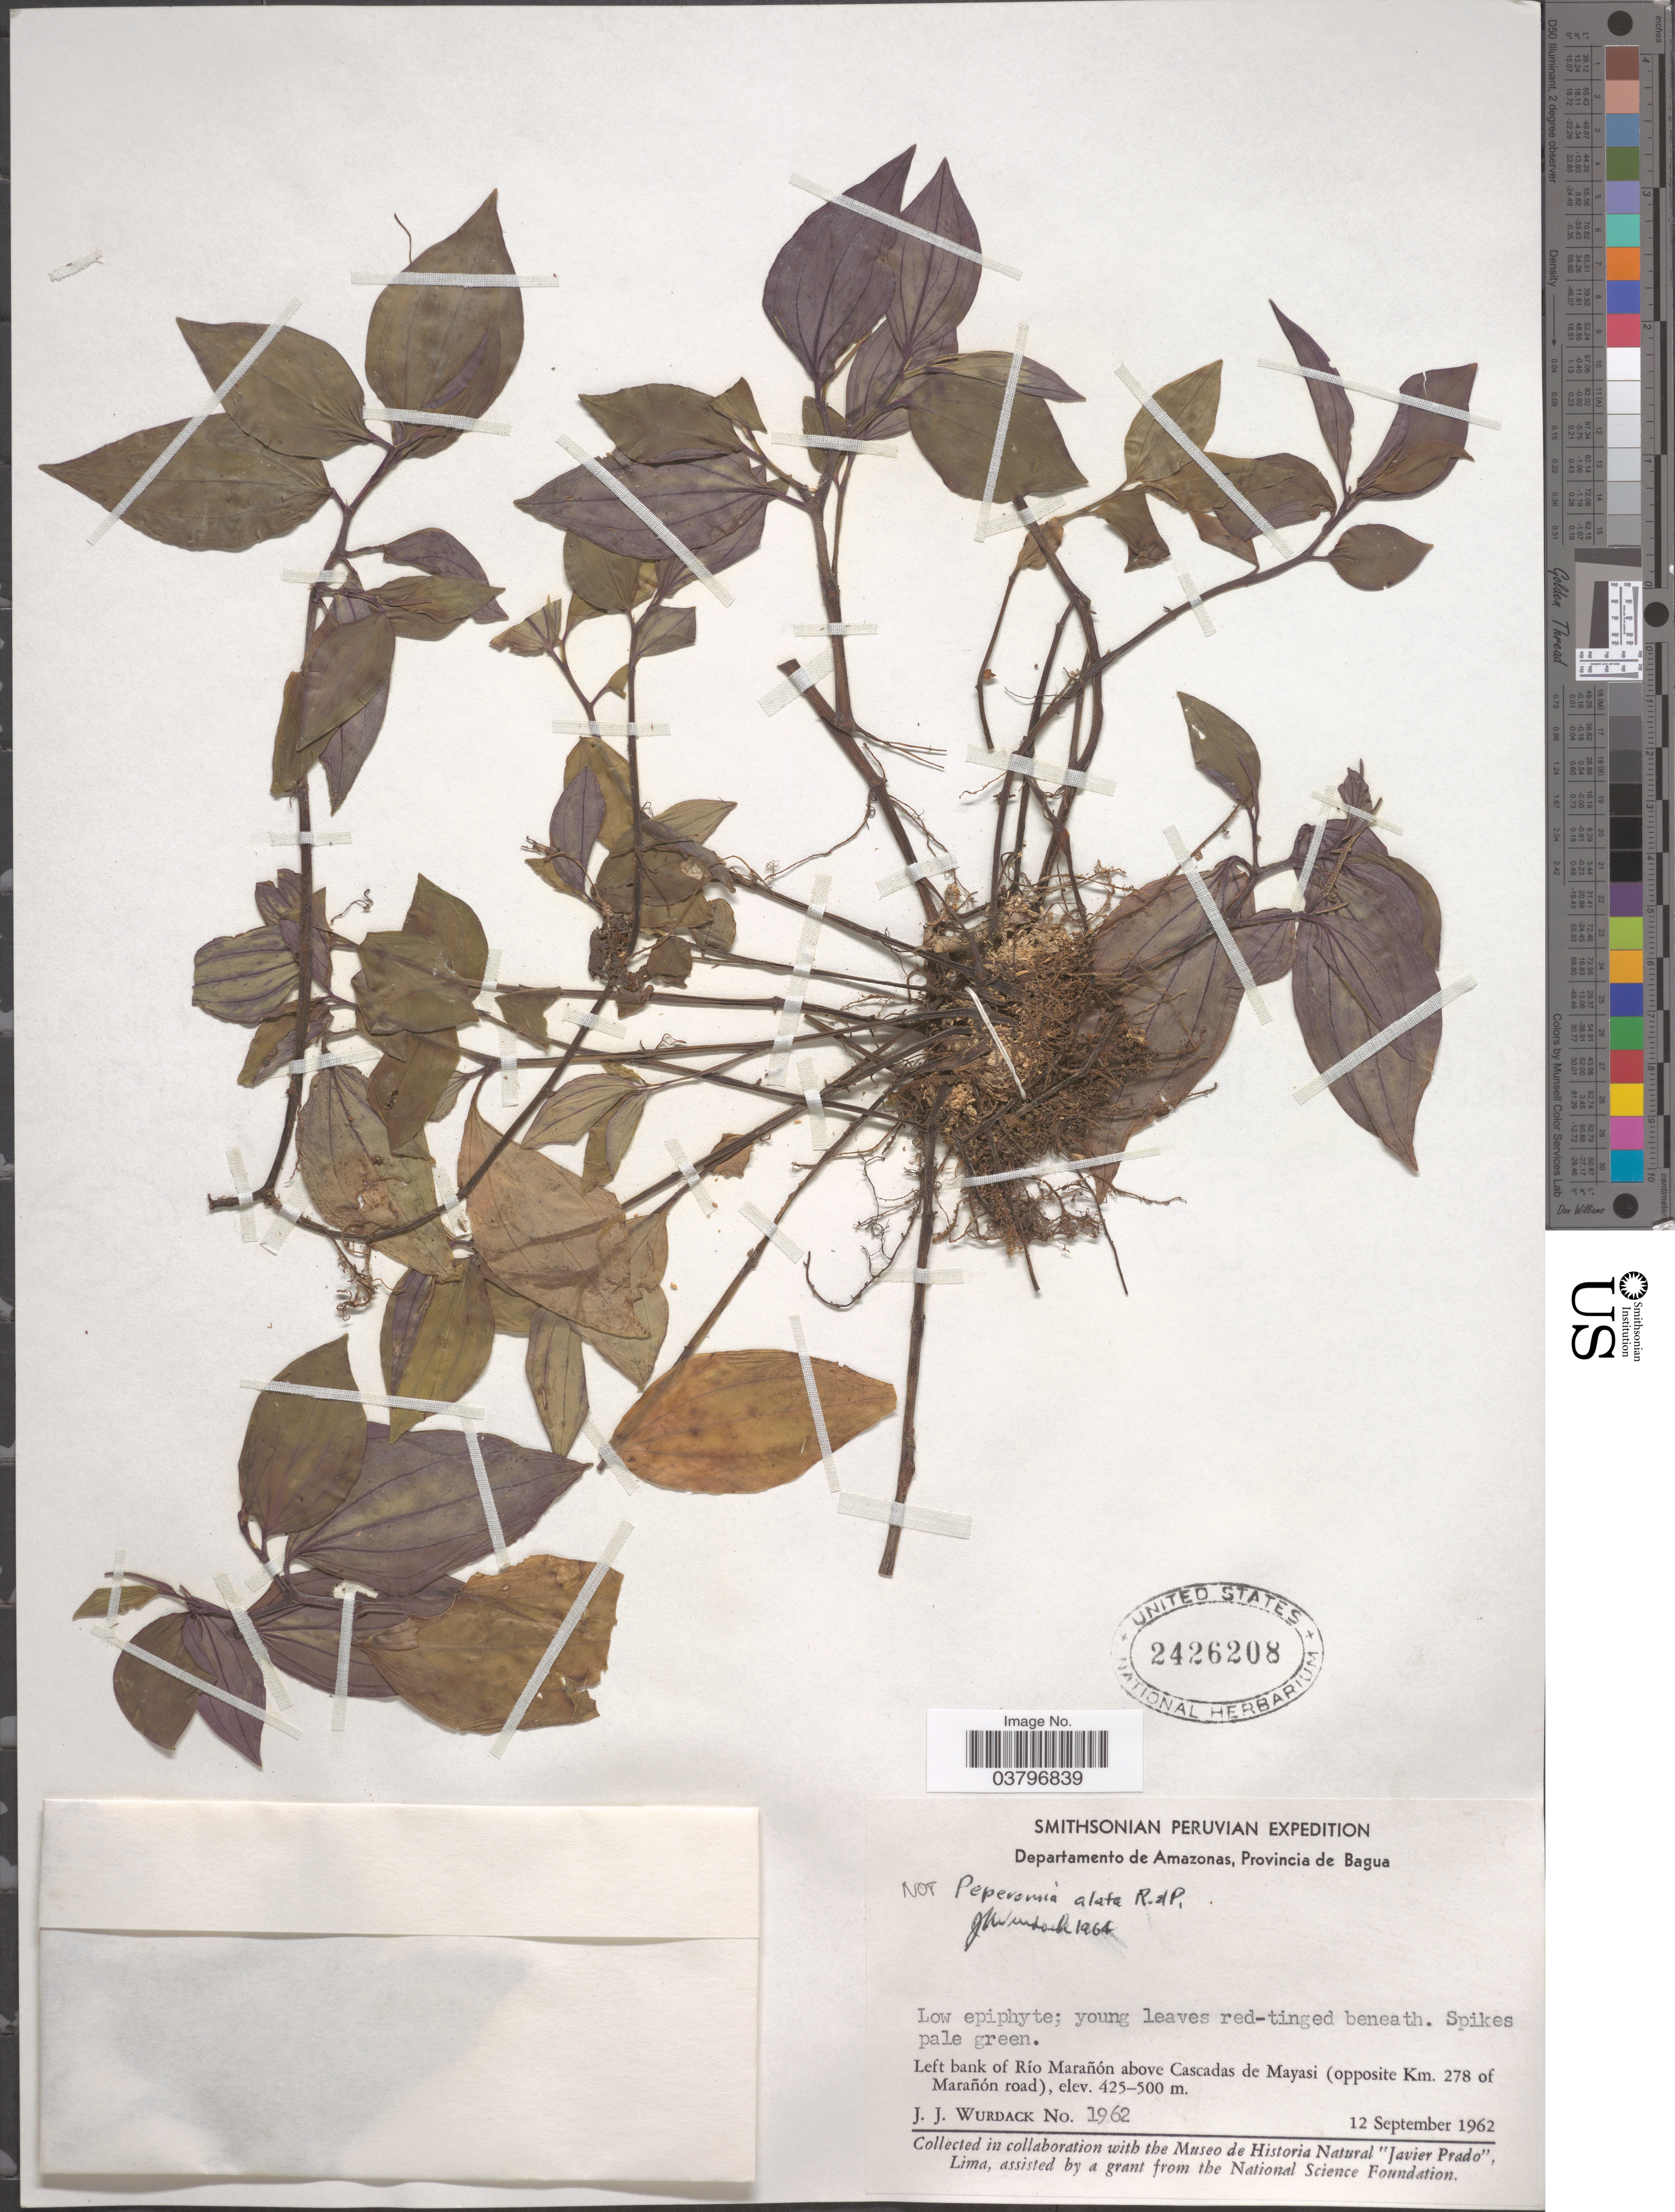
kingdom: Plantae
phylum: Tracheophyta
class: Magnoliopsida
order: Piperales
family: Piperaceae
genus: Peperomia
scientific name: Peperomia alata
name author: Ruiz & Pav.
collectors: J. J. Wurdack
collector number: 1962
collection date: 1962-09-12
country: Peru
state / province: Amazonas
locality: Departamento de Amazonas, Province de Bagua. Left bank of Río Marañón above Cascadas de Mayasi (opposite Km. 278 of Marañón road).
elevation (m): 425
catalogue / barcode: US 2426208